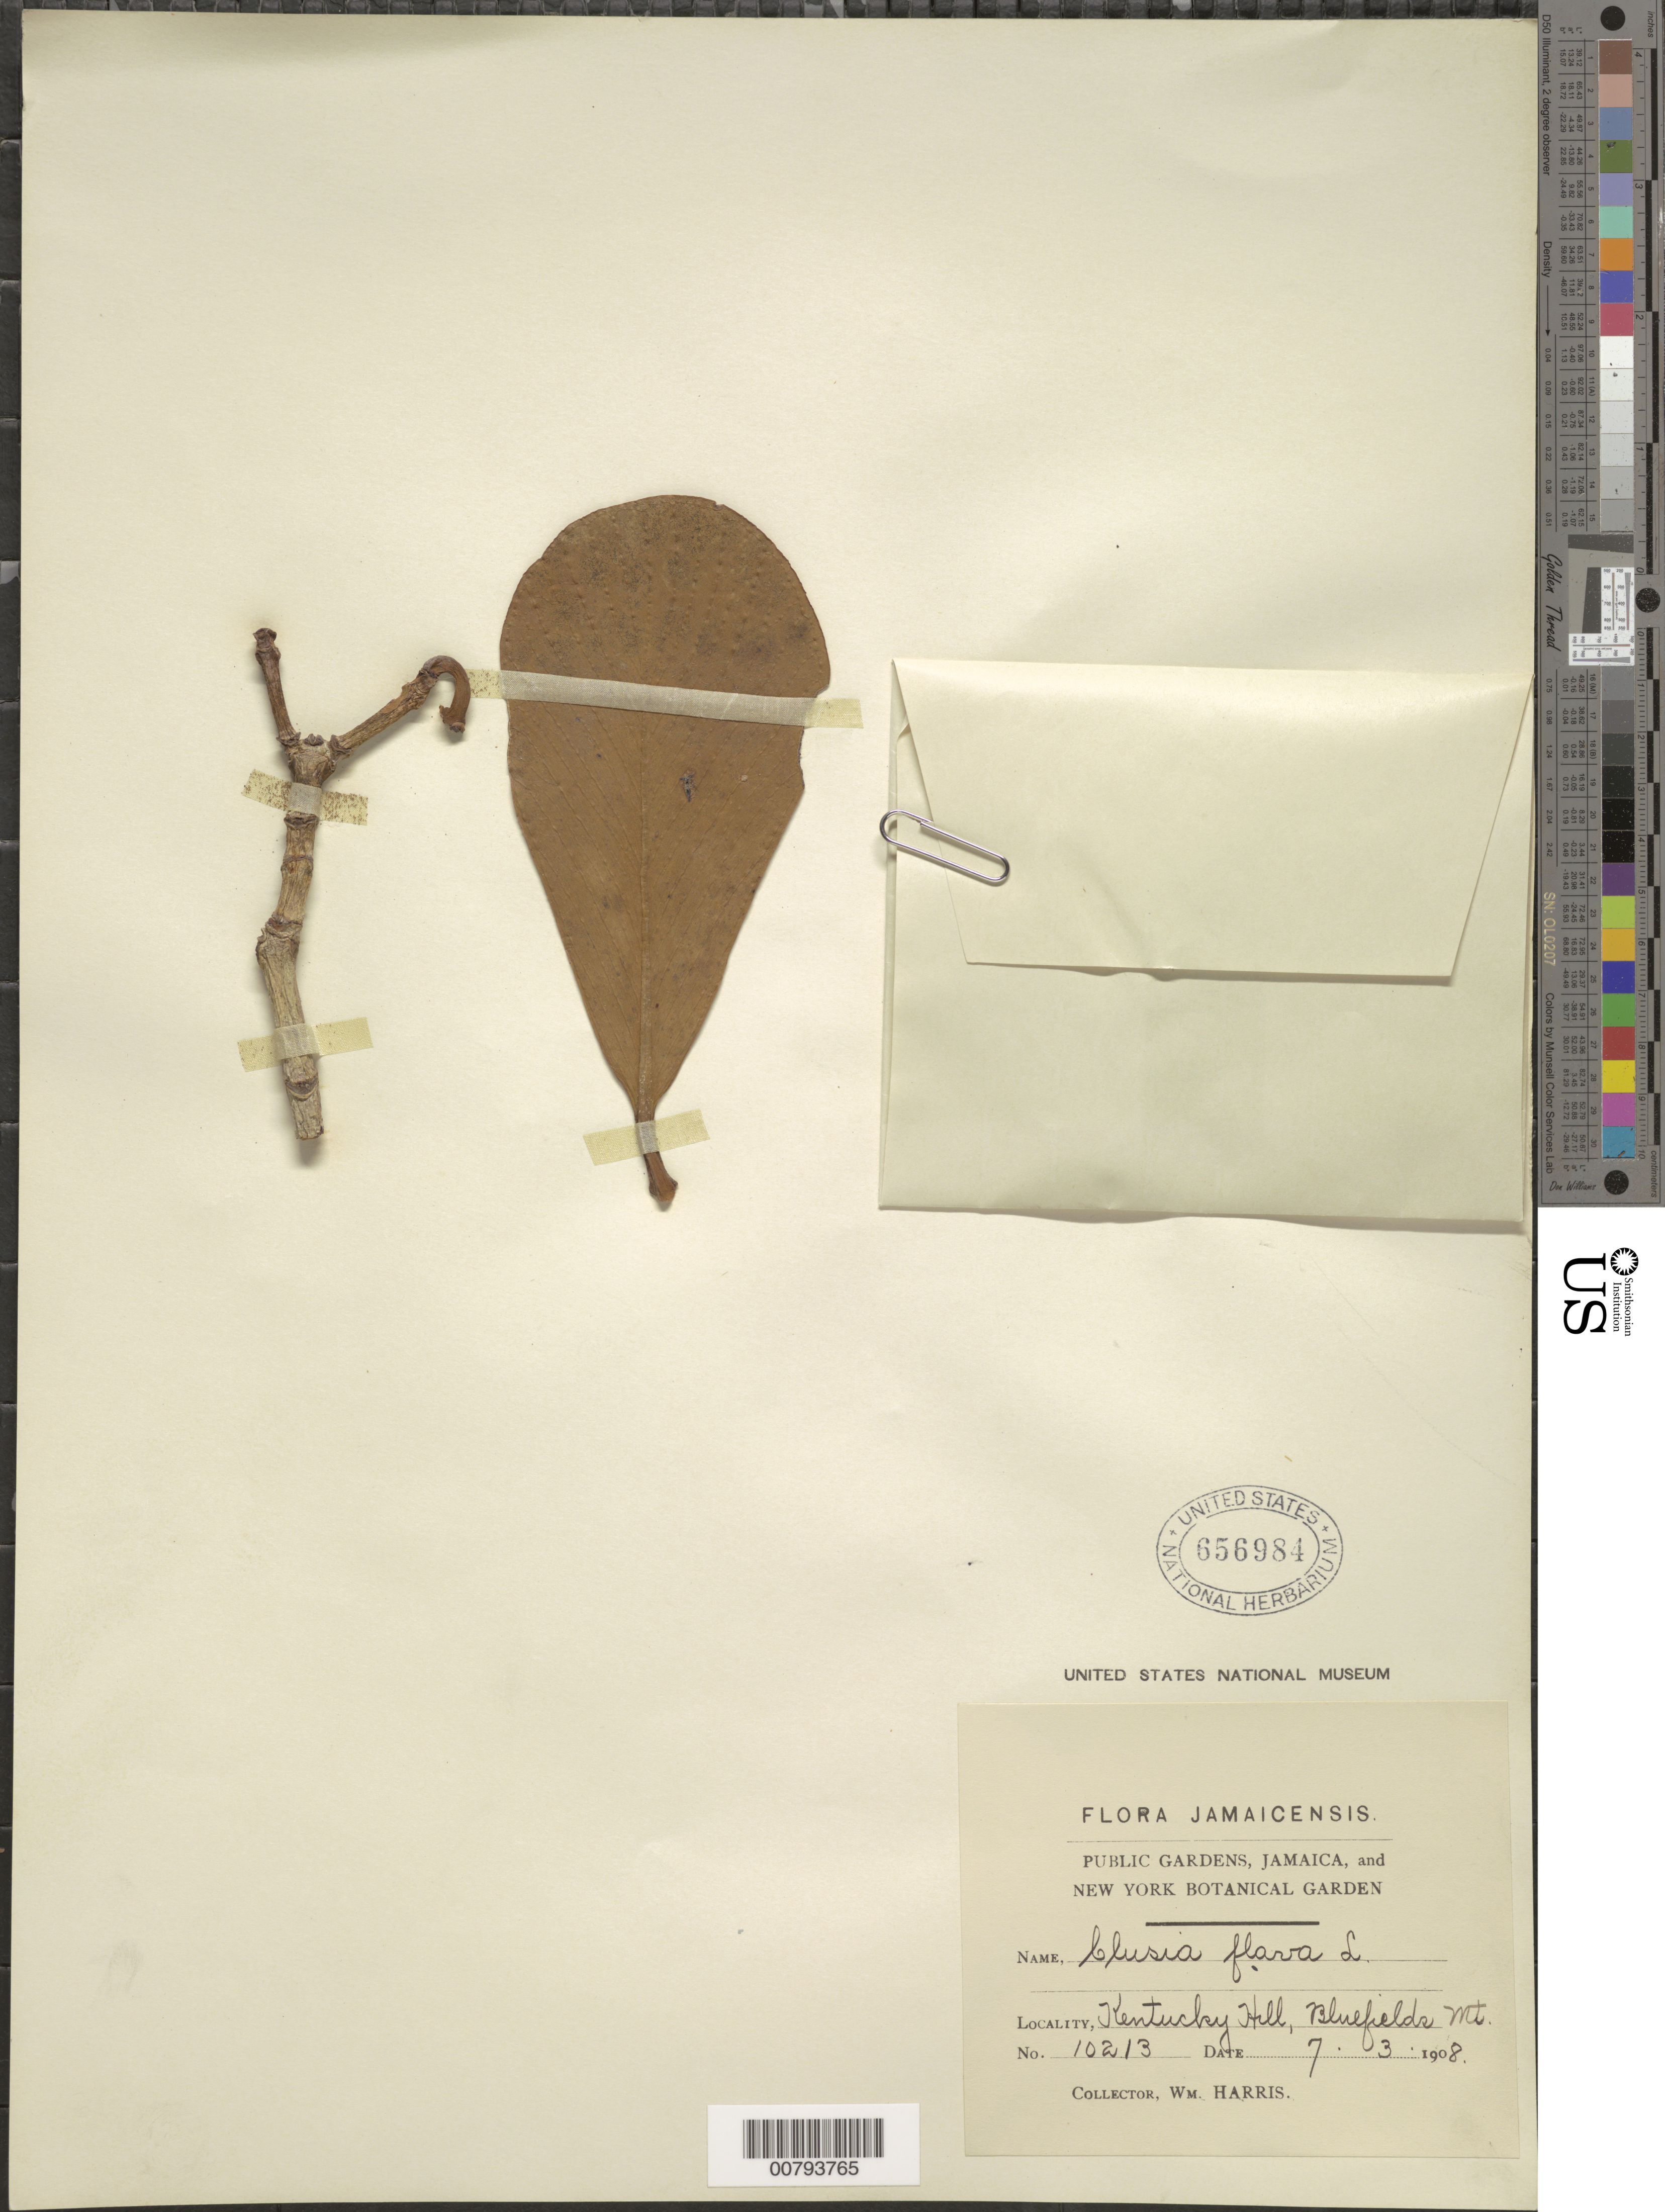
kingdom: Plantae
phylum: Tracheophyta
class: Magnoliopsida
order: Malpighiales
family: Clusiaceae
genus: Clusia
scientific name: Clusia flava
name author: Jacq.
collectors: W. H. Harris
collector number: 10213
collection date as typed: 07 Mar 1908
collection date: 1908-03-07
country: Jamaica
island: Jamaica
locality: Kentucky Hill, Bluefields Mt.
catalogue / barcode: US 656984